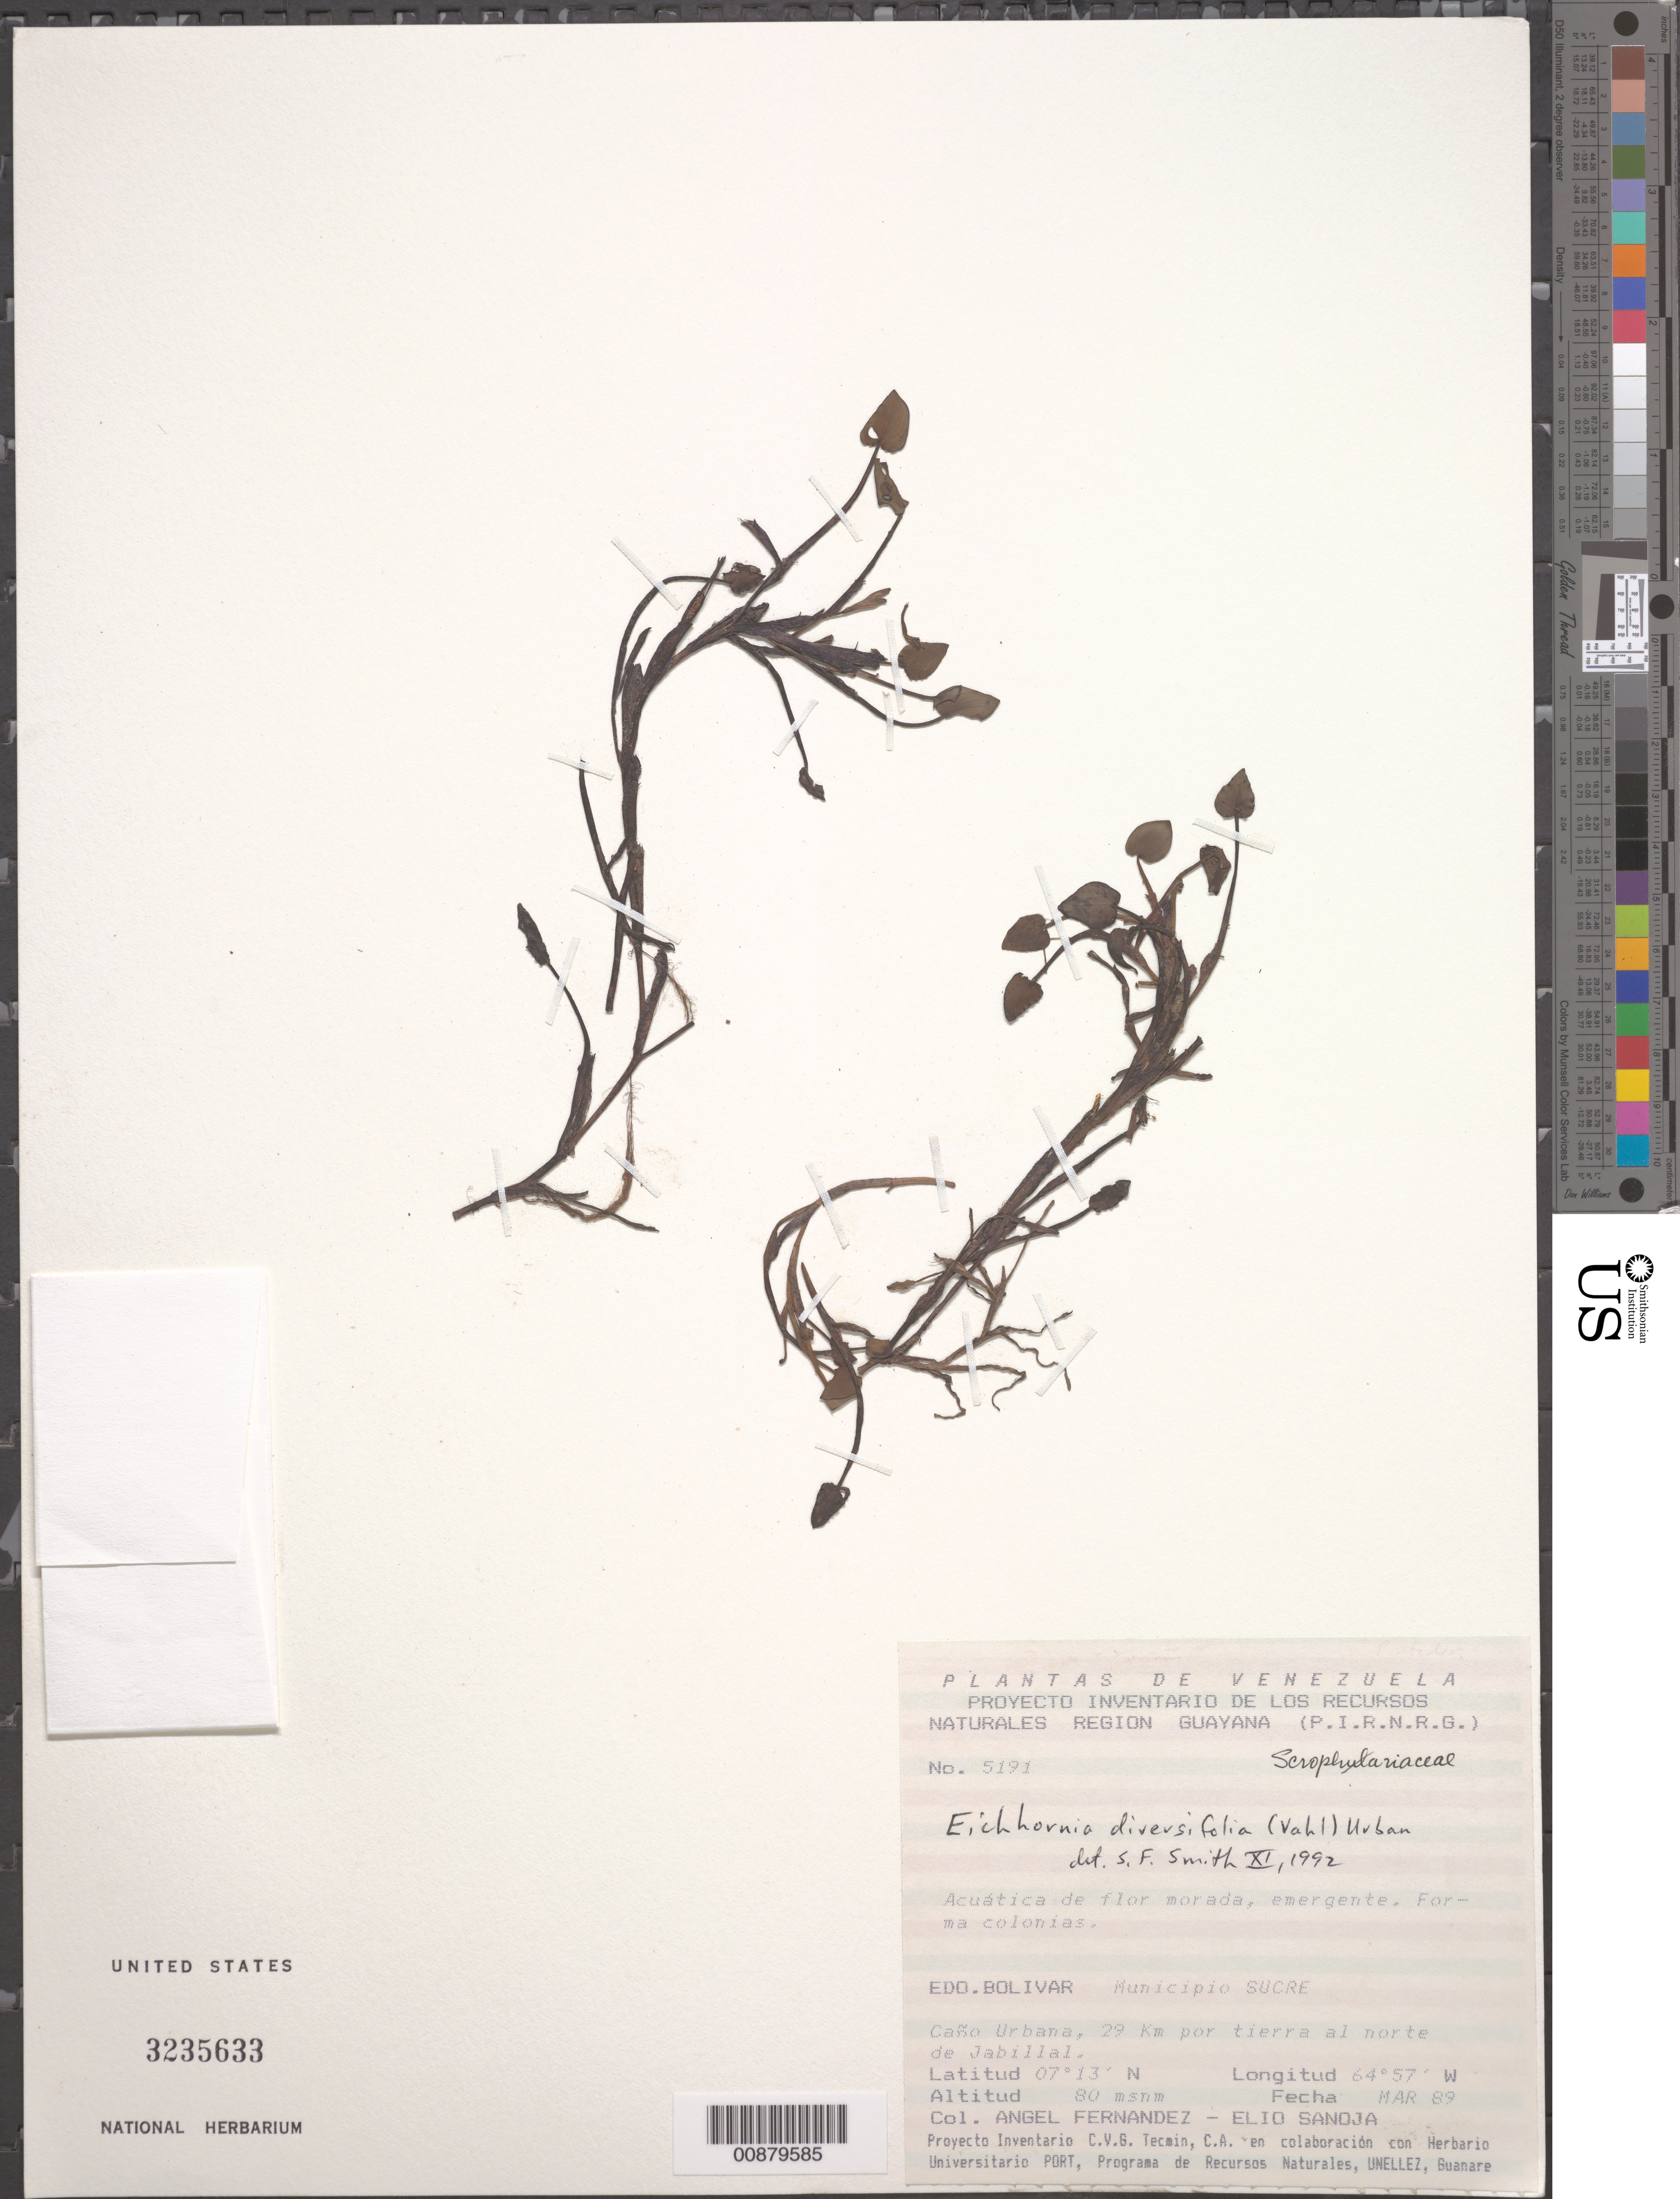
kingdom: Plantae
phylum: Tracheophyta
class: Liliopsida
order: Commelinales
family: Pontederiaceae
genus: Eichhornia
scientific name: Eichhornia diversifolia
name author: (Vahl) Urb.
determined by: Smith, Stephen F., (US), NMNH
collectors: A. Fernández & E. Sanoja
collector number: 5191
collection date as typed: Mar-89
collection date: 1989-03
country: Venezuela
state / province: Bolívar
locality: Mun. Sucre, Caño Urbana, 29 km N of Jabillal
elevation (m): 80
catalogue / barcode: US 3235633